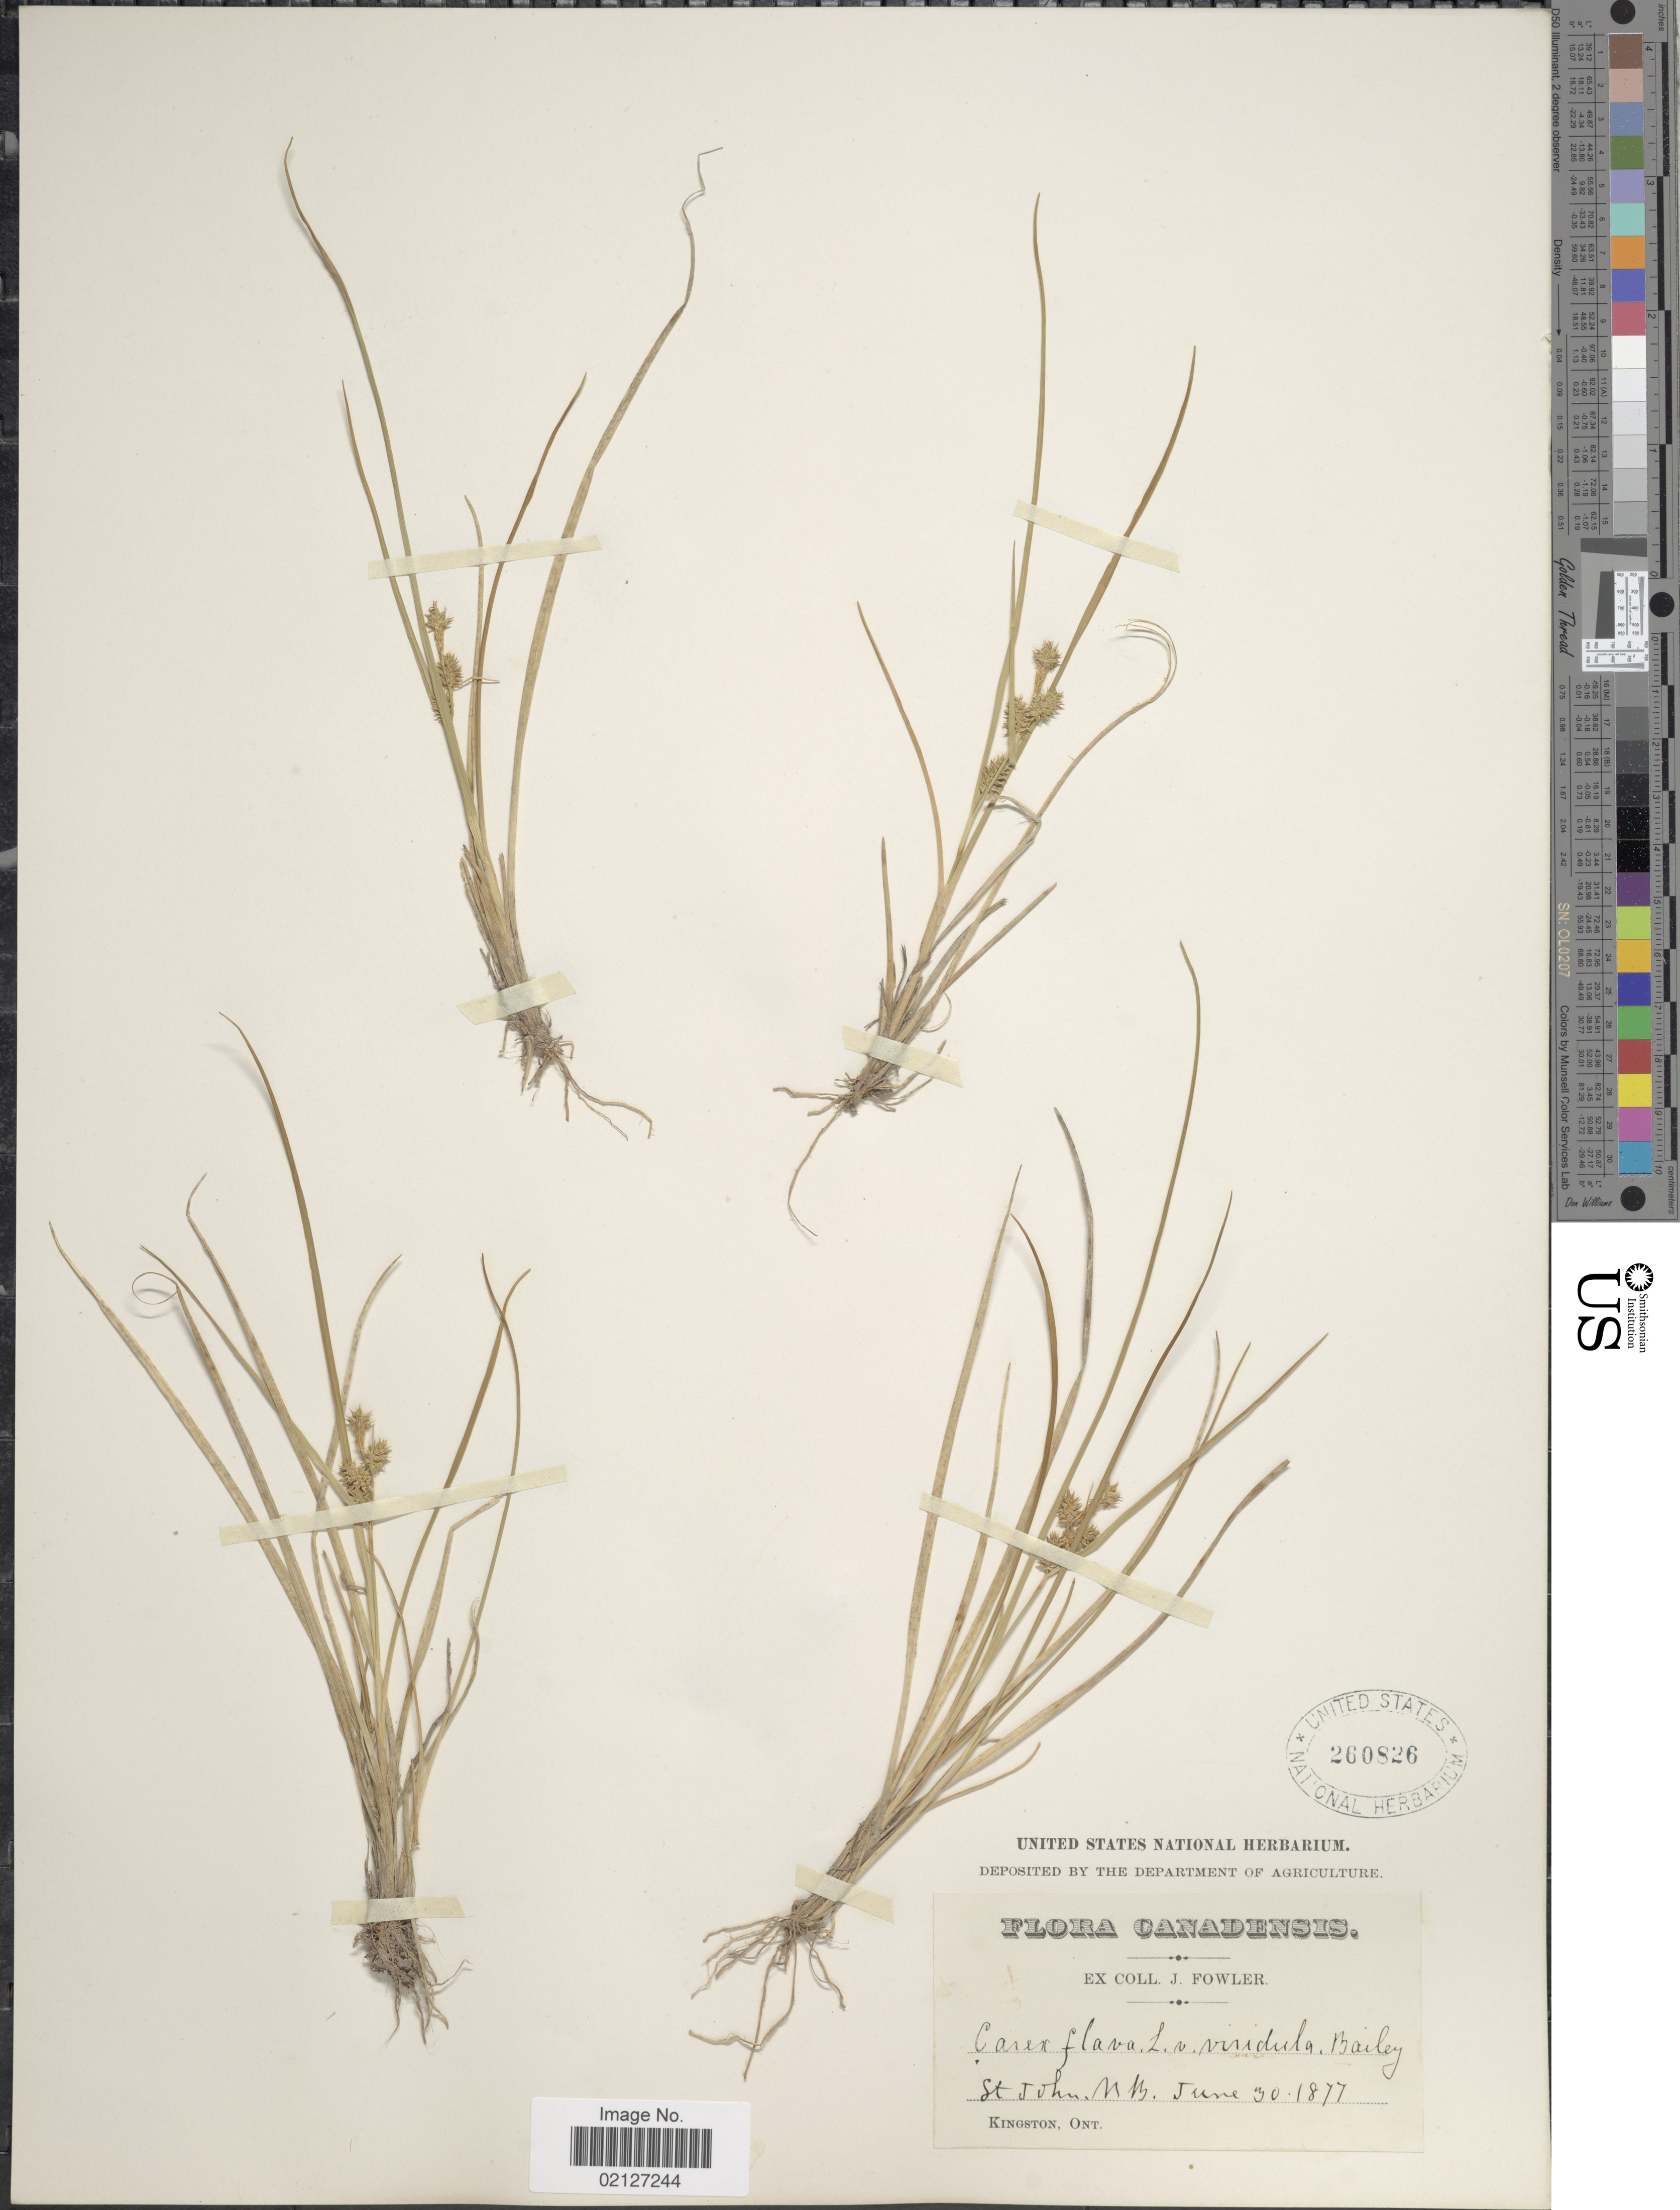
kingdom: Plantae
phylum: Tracheophyta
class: Liliopsida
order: Poales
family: Cyperaceae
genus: Carex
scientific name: Carex oederi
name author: Retz.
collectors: J. P. Fowler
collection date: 1877-06-30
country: Canada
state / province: New Brunswick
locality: St. John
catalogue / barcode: US 260826